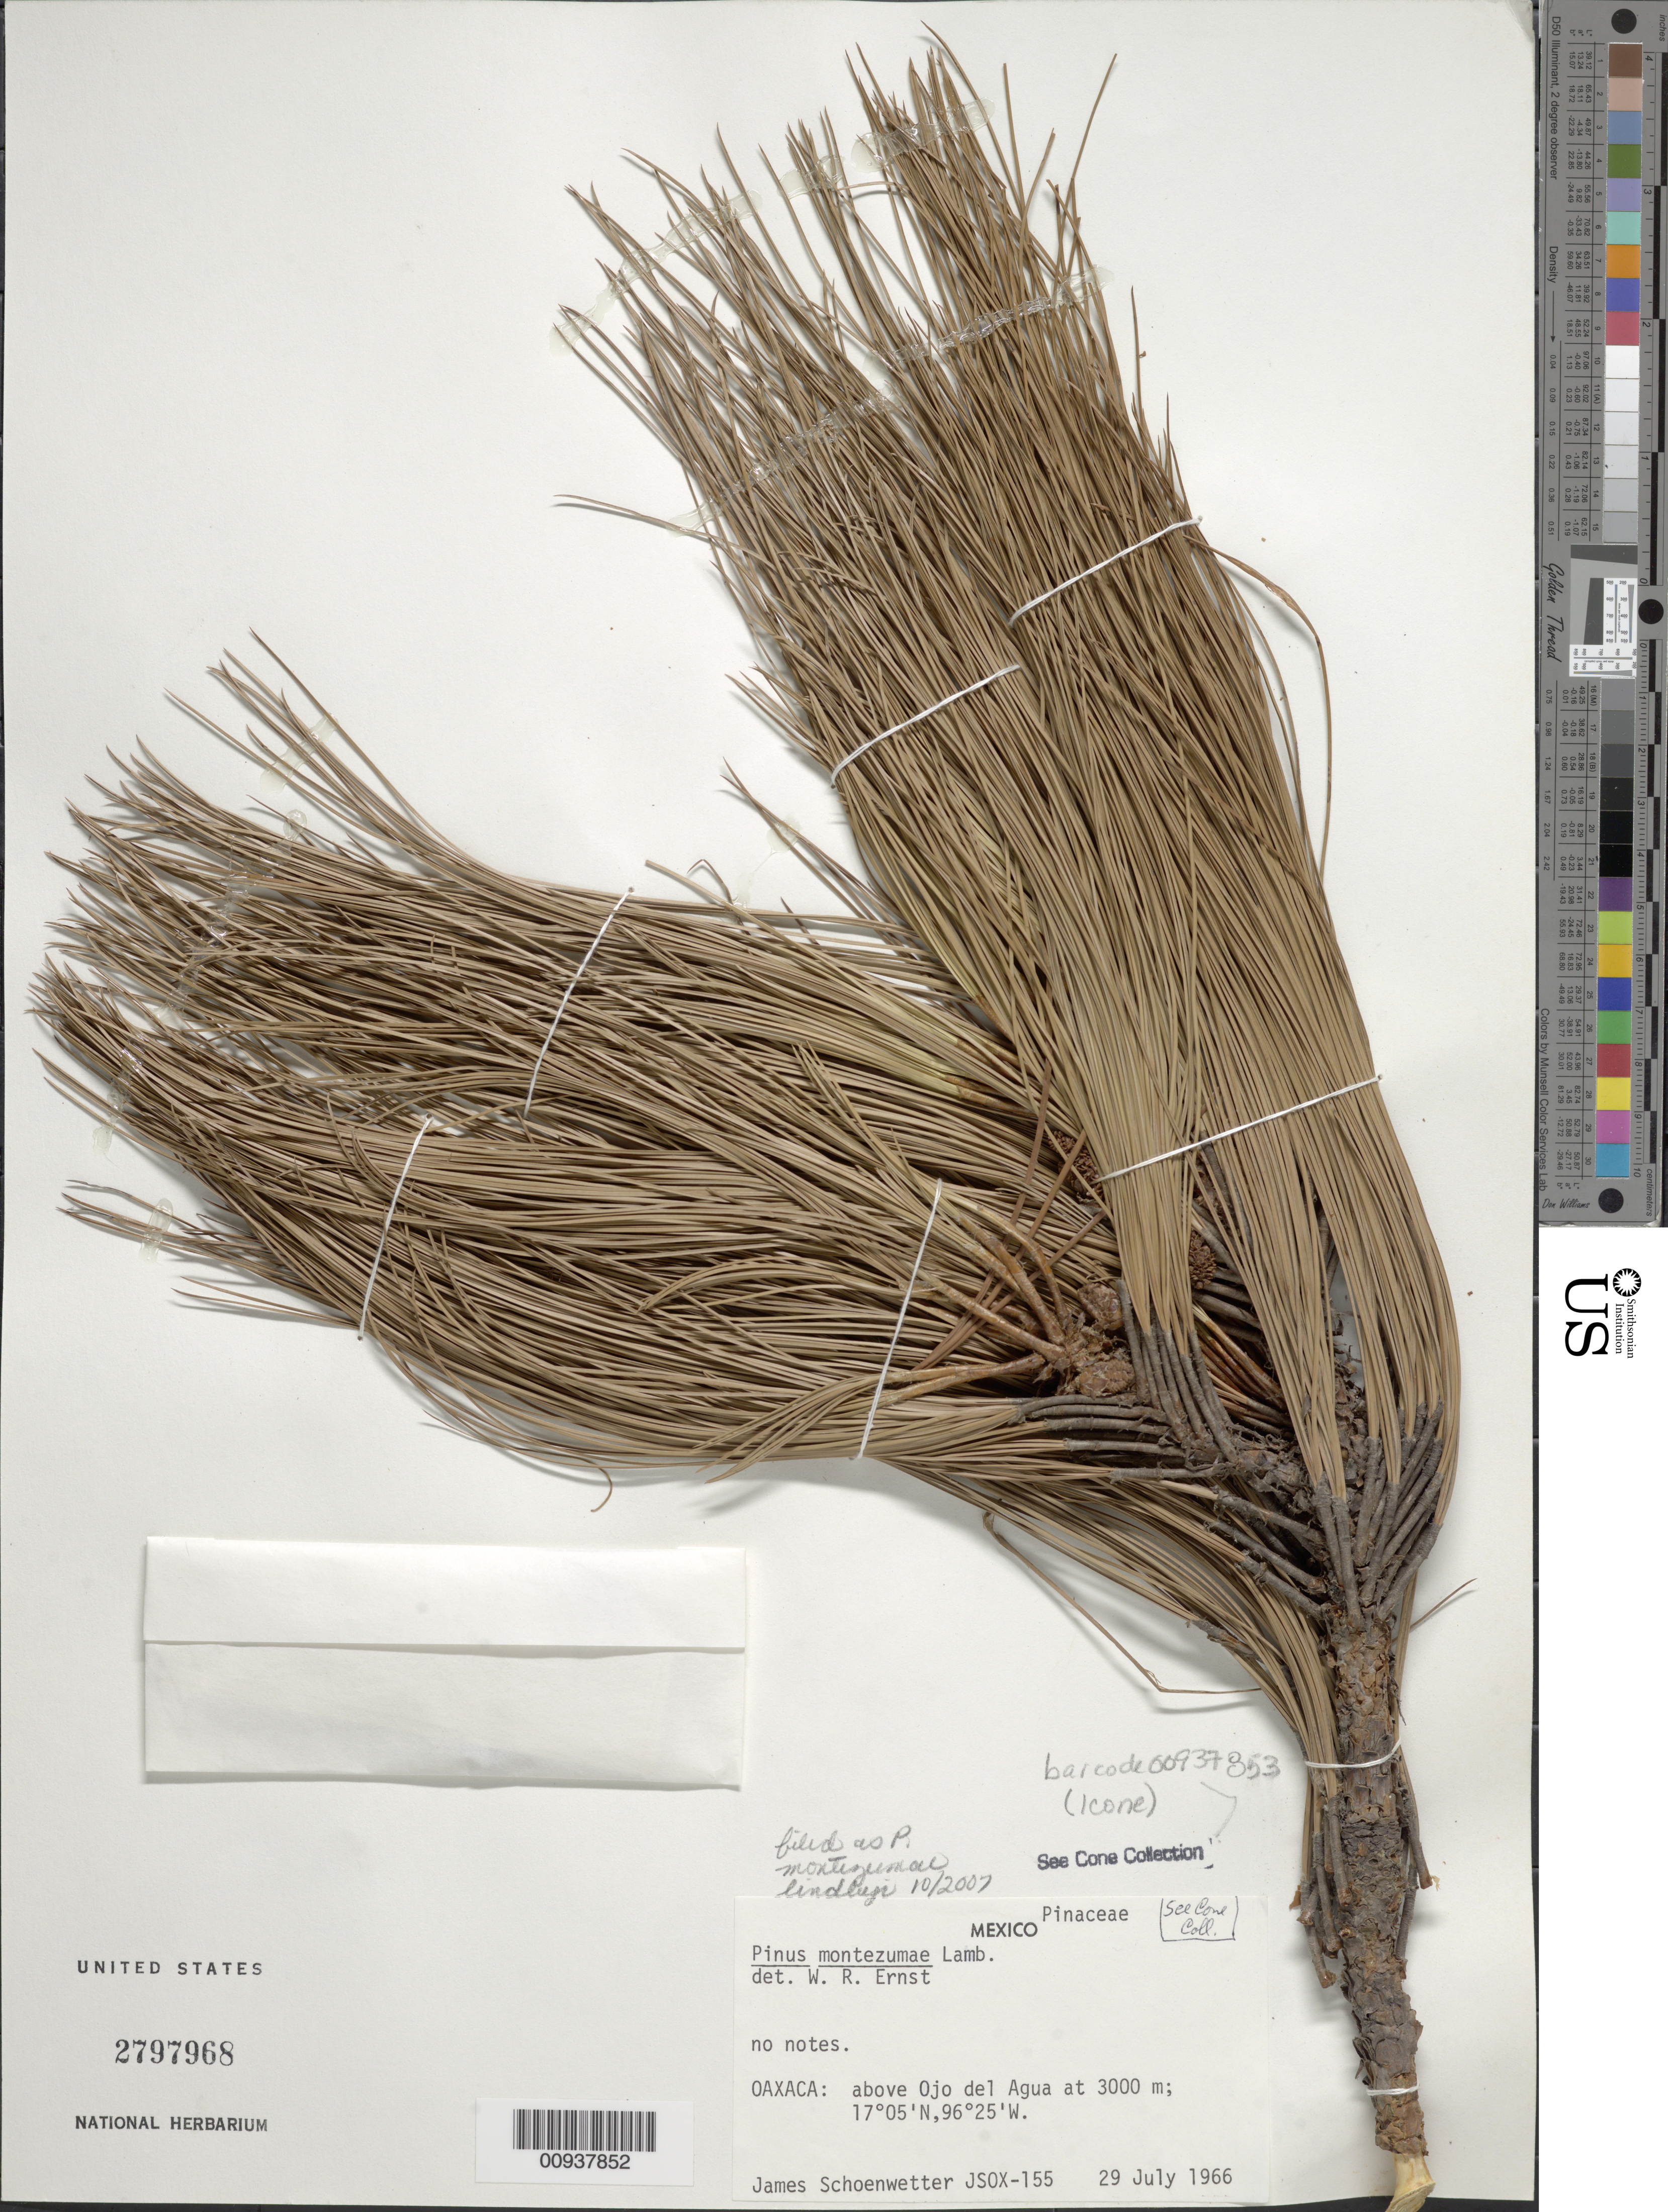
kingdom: Plantae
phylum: Tracheophyta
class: Pinopsida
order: Pinales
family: Pinaceae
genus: Pinus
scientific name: Pinus montezumae var. lindleyi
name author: Loudon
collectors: J. Schoenwetter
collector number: JSOX-155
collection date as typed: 29 Jul 1966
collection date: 1966-07-29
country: Mexico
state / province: Oaxaca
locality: Above Ojo del Agua.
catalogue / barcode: US 2797968